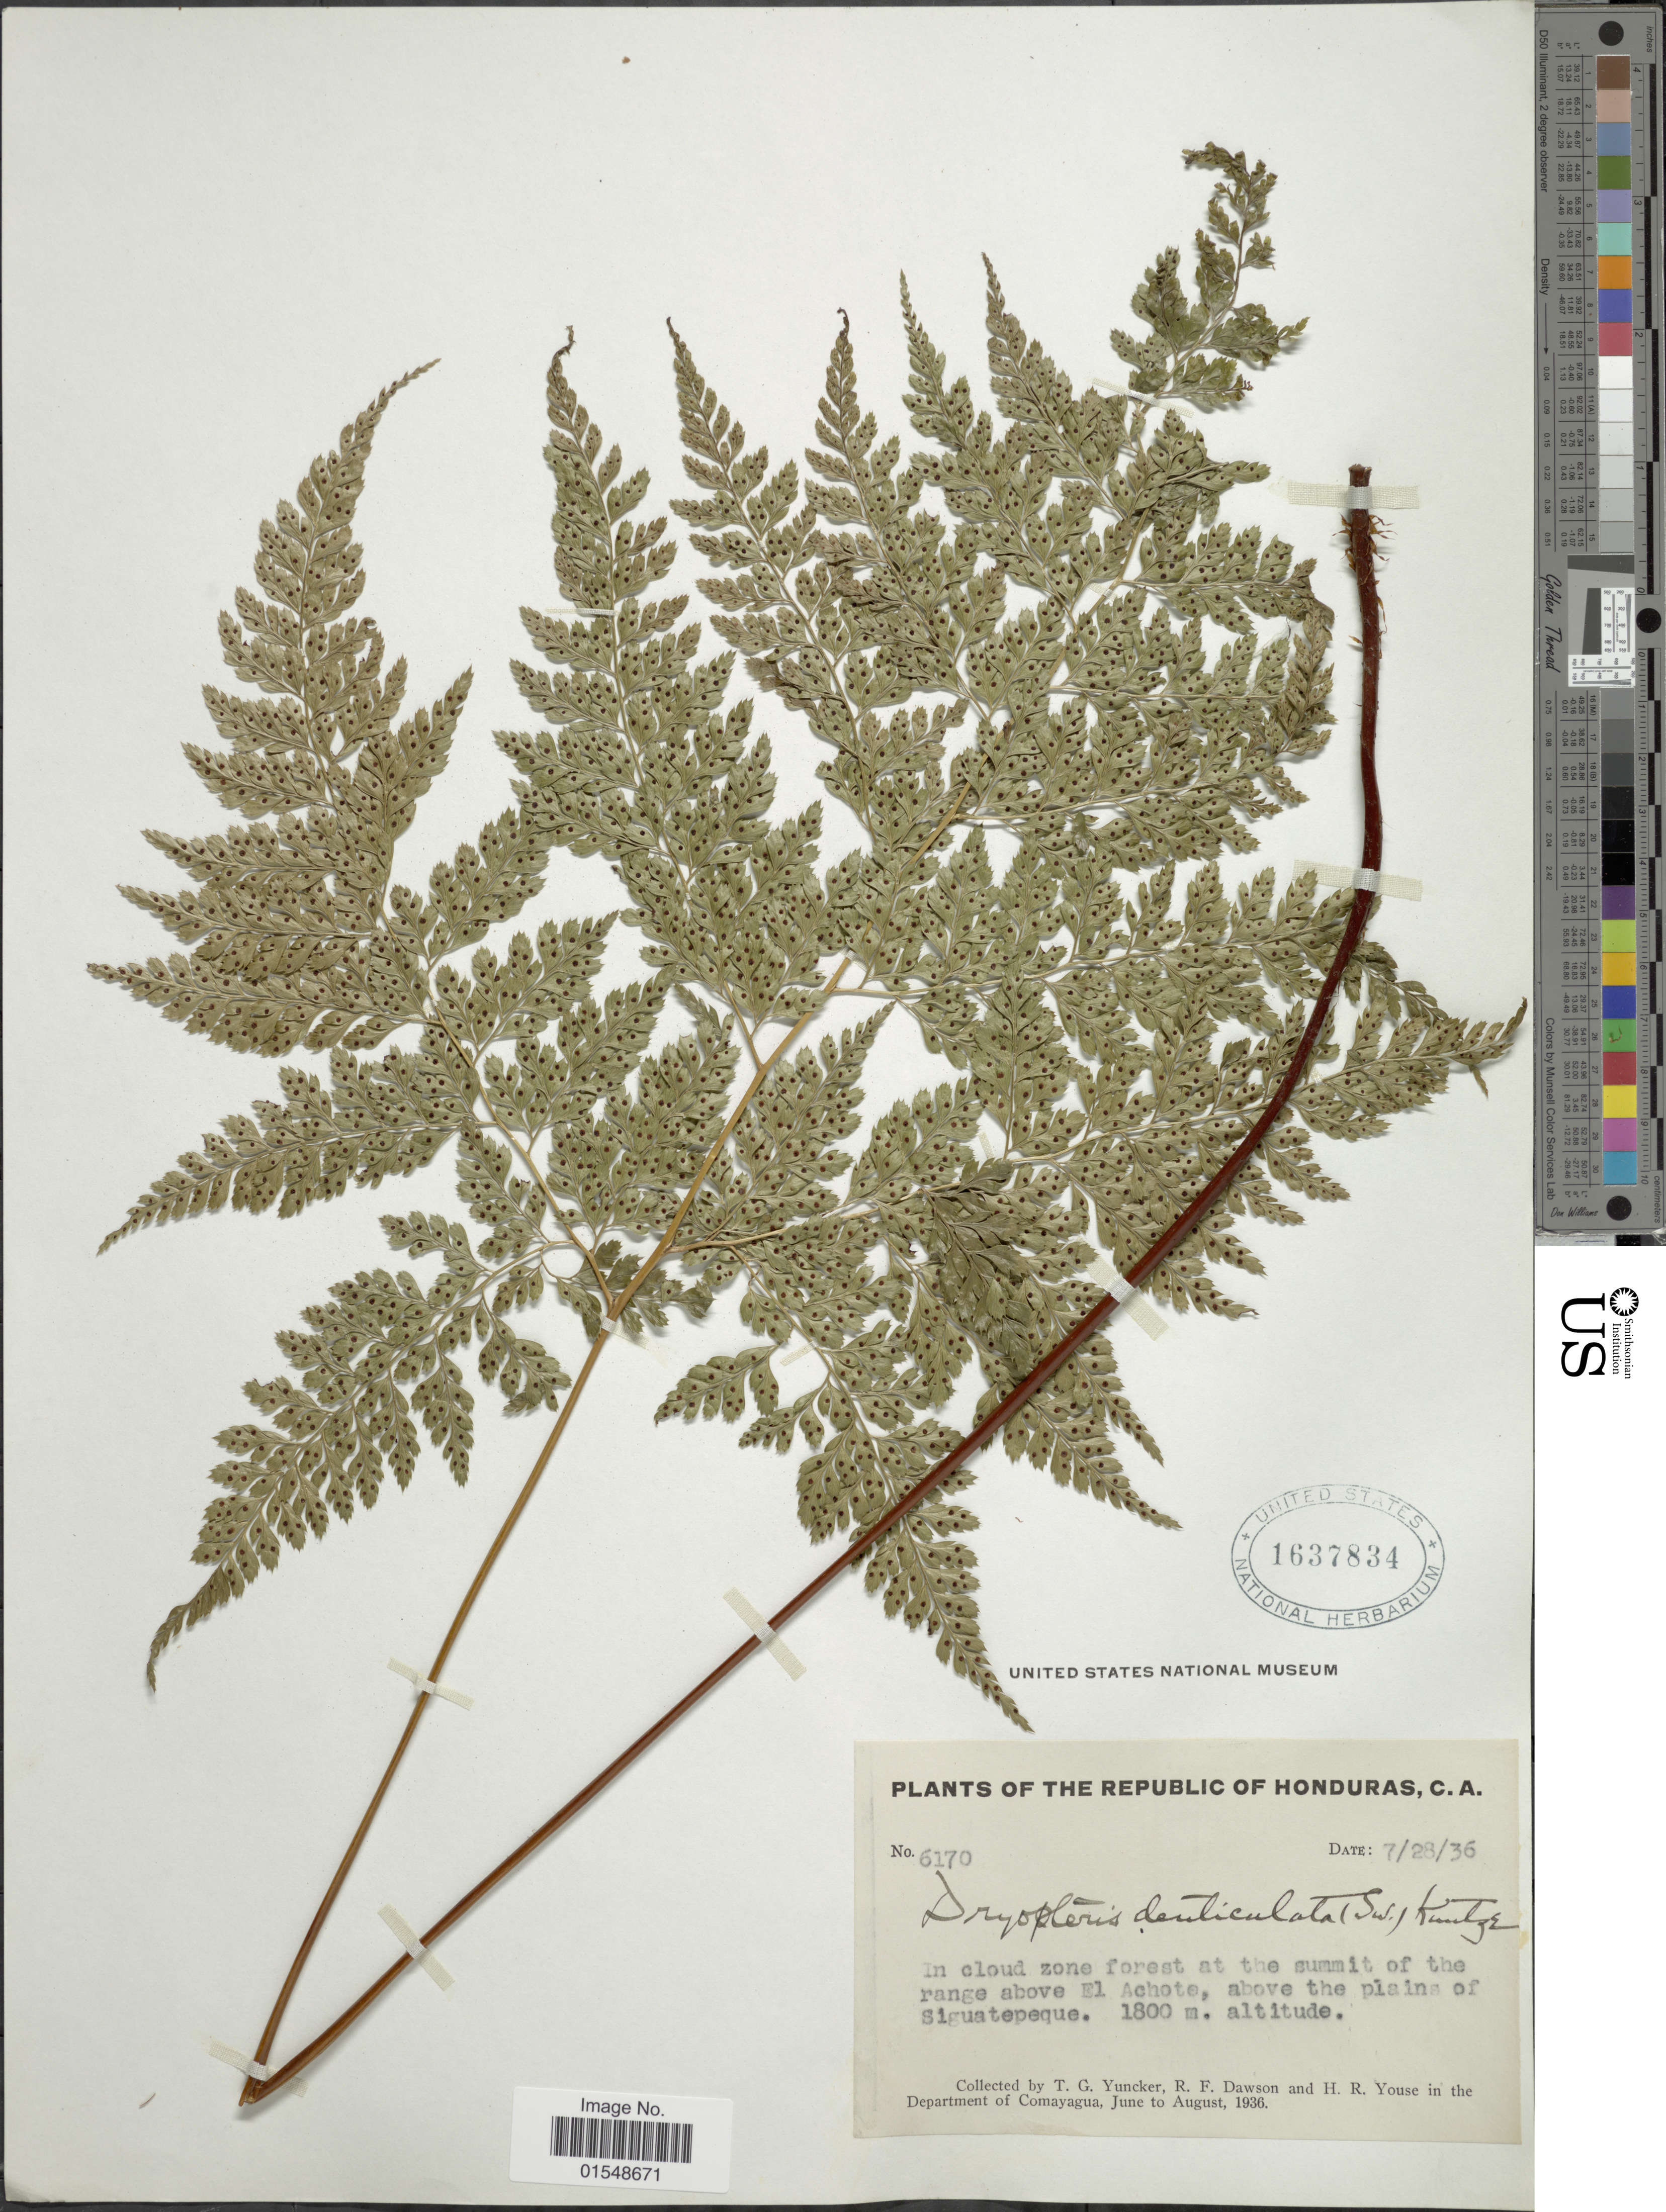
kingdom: Plantae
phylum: Tracheophyta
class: Polypodiopsida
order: Polypodiales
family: Dryopteridaceae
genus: Arachniodes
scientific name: Arachniodes denticulata var. jucunda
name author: (Fée) Lellinger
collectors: T. G. Yuncker, R. F. Dawson & H. Youse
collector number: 6170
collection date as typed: Transcribed d/m/y: 28/7/36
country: Honduras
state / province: Comayagua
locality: Republic of Hoonduras, C. A., in cloud zone forest at the summit of the range above El Achote, above the plains of Siguatepeque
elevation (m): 1800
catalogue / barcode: US 1637834